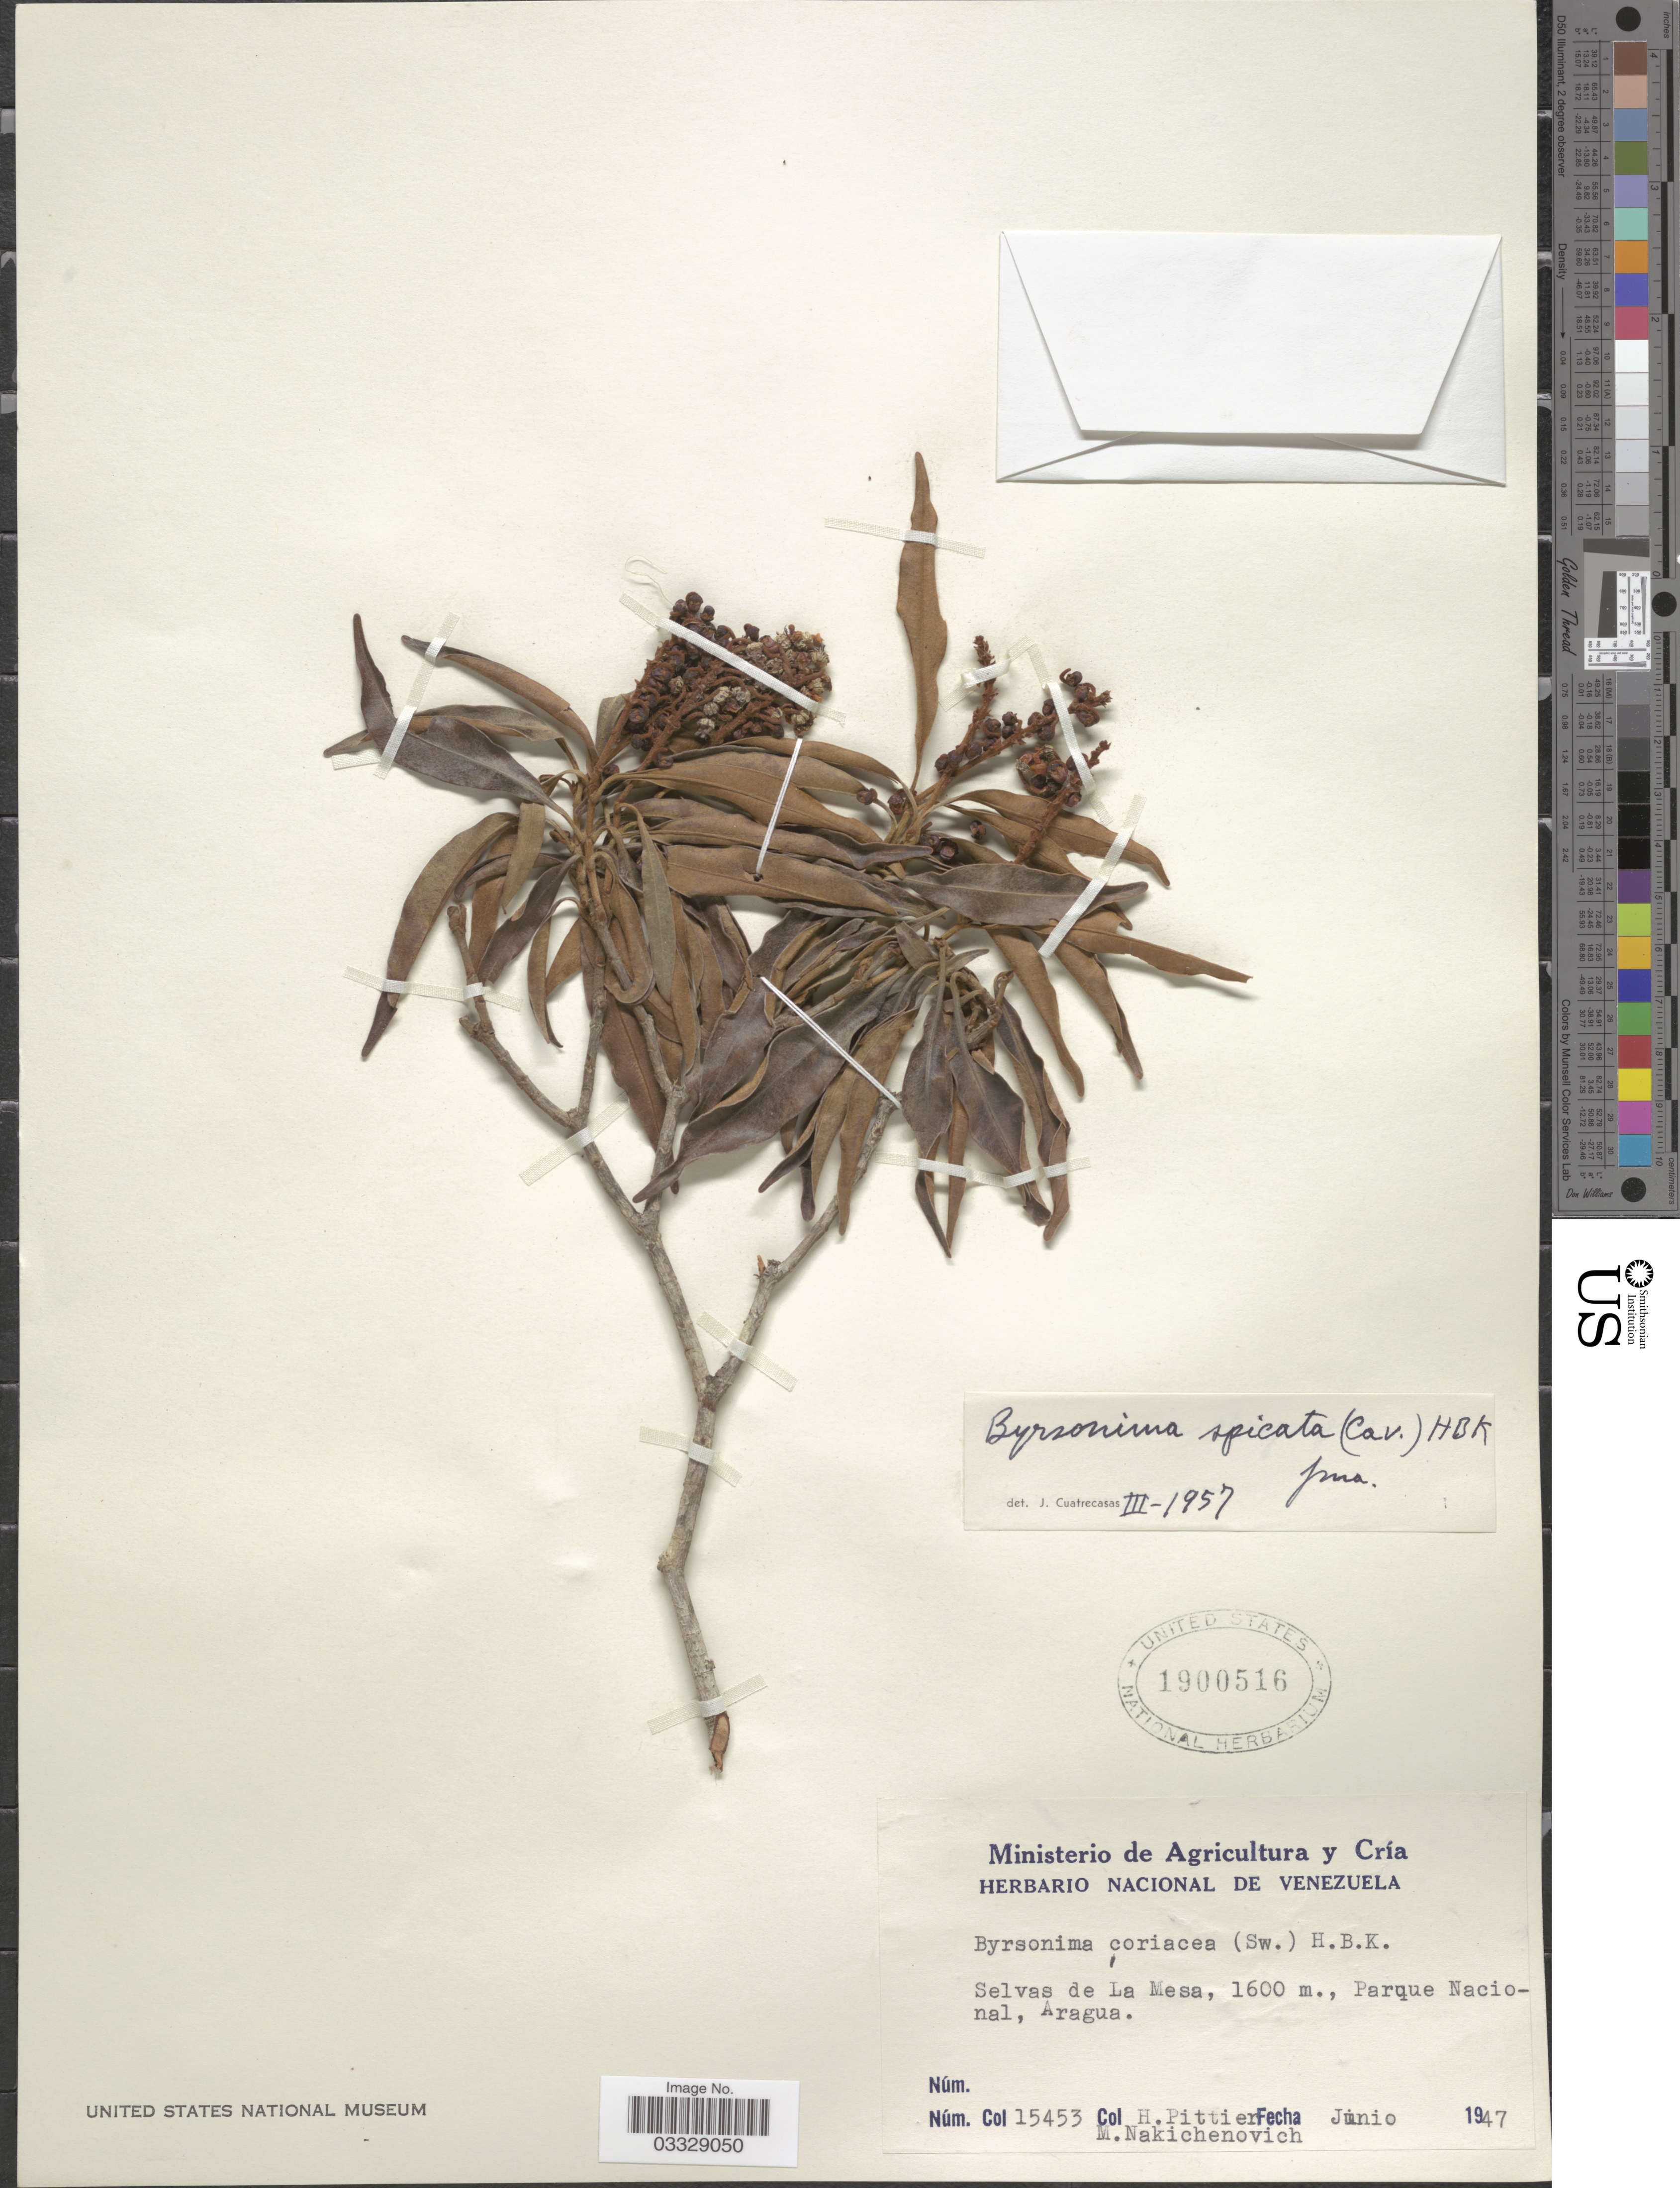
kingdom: Plantae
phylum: Tracheophyta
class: Magnoliopsida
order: Malpighiales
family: Malpighiaceae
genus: Byrsonima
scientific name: Byrsonima spicata (Cav.) DC.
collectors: H. F. Pittier & M. Nakichenovich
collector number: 15453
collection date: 1947-06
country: Venezuela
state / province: Aragua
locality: Selvas de La Mesa, Parque Nacional.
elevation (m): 1600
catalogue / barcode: US 1900516